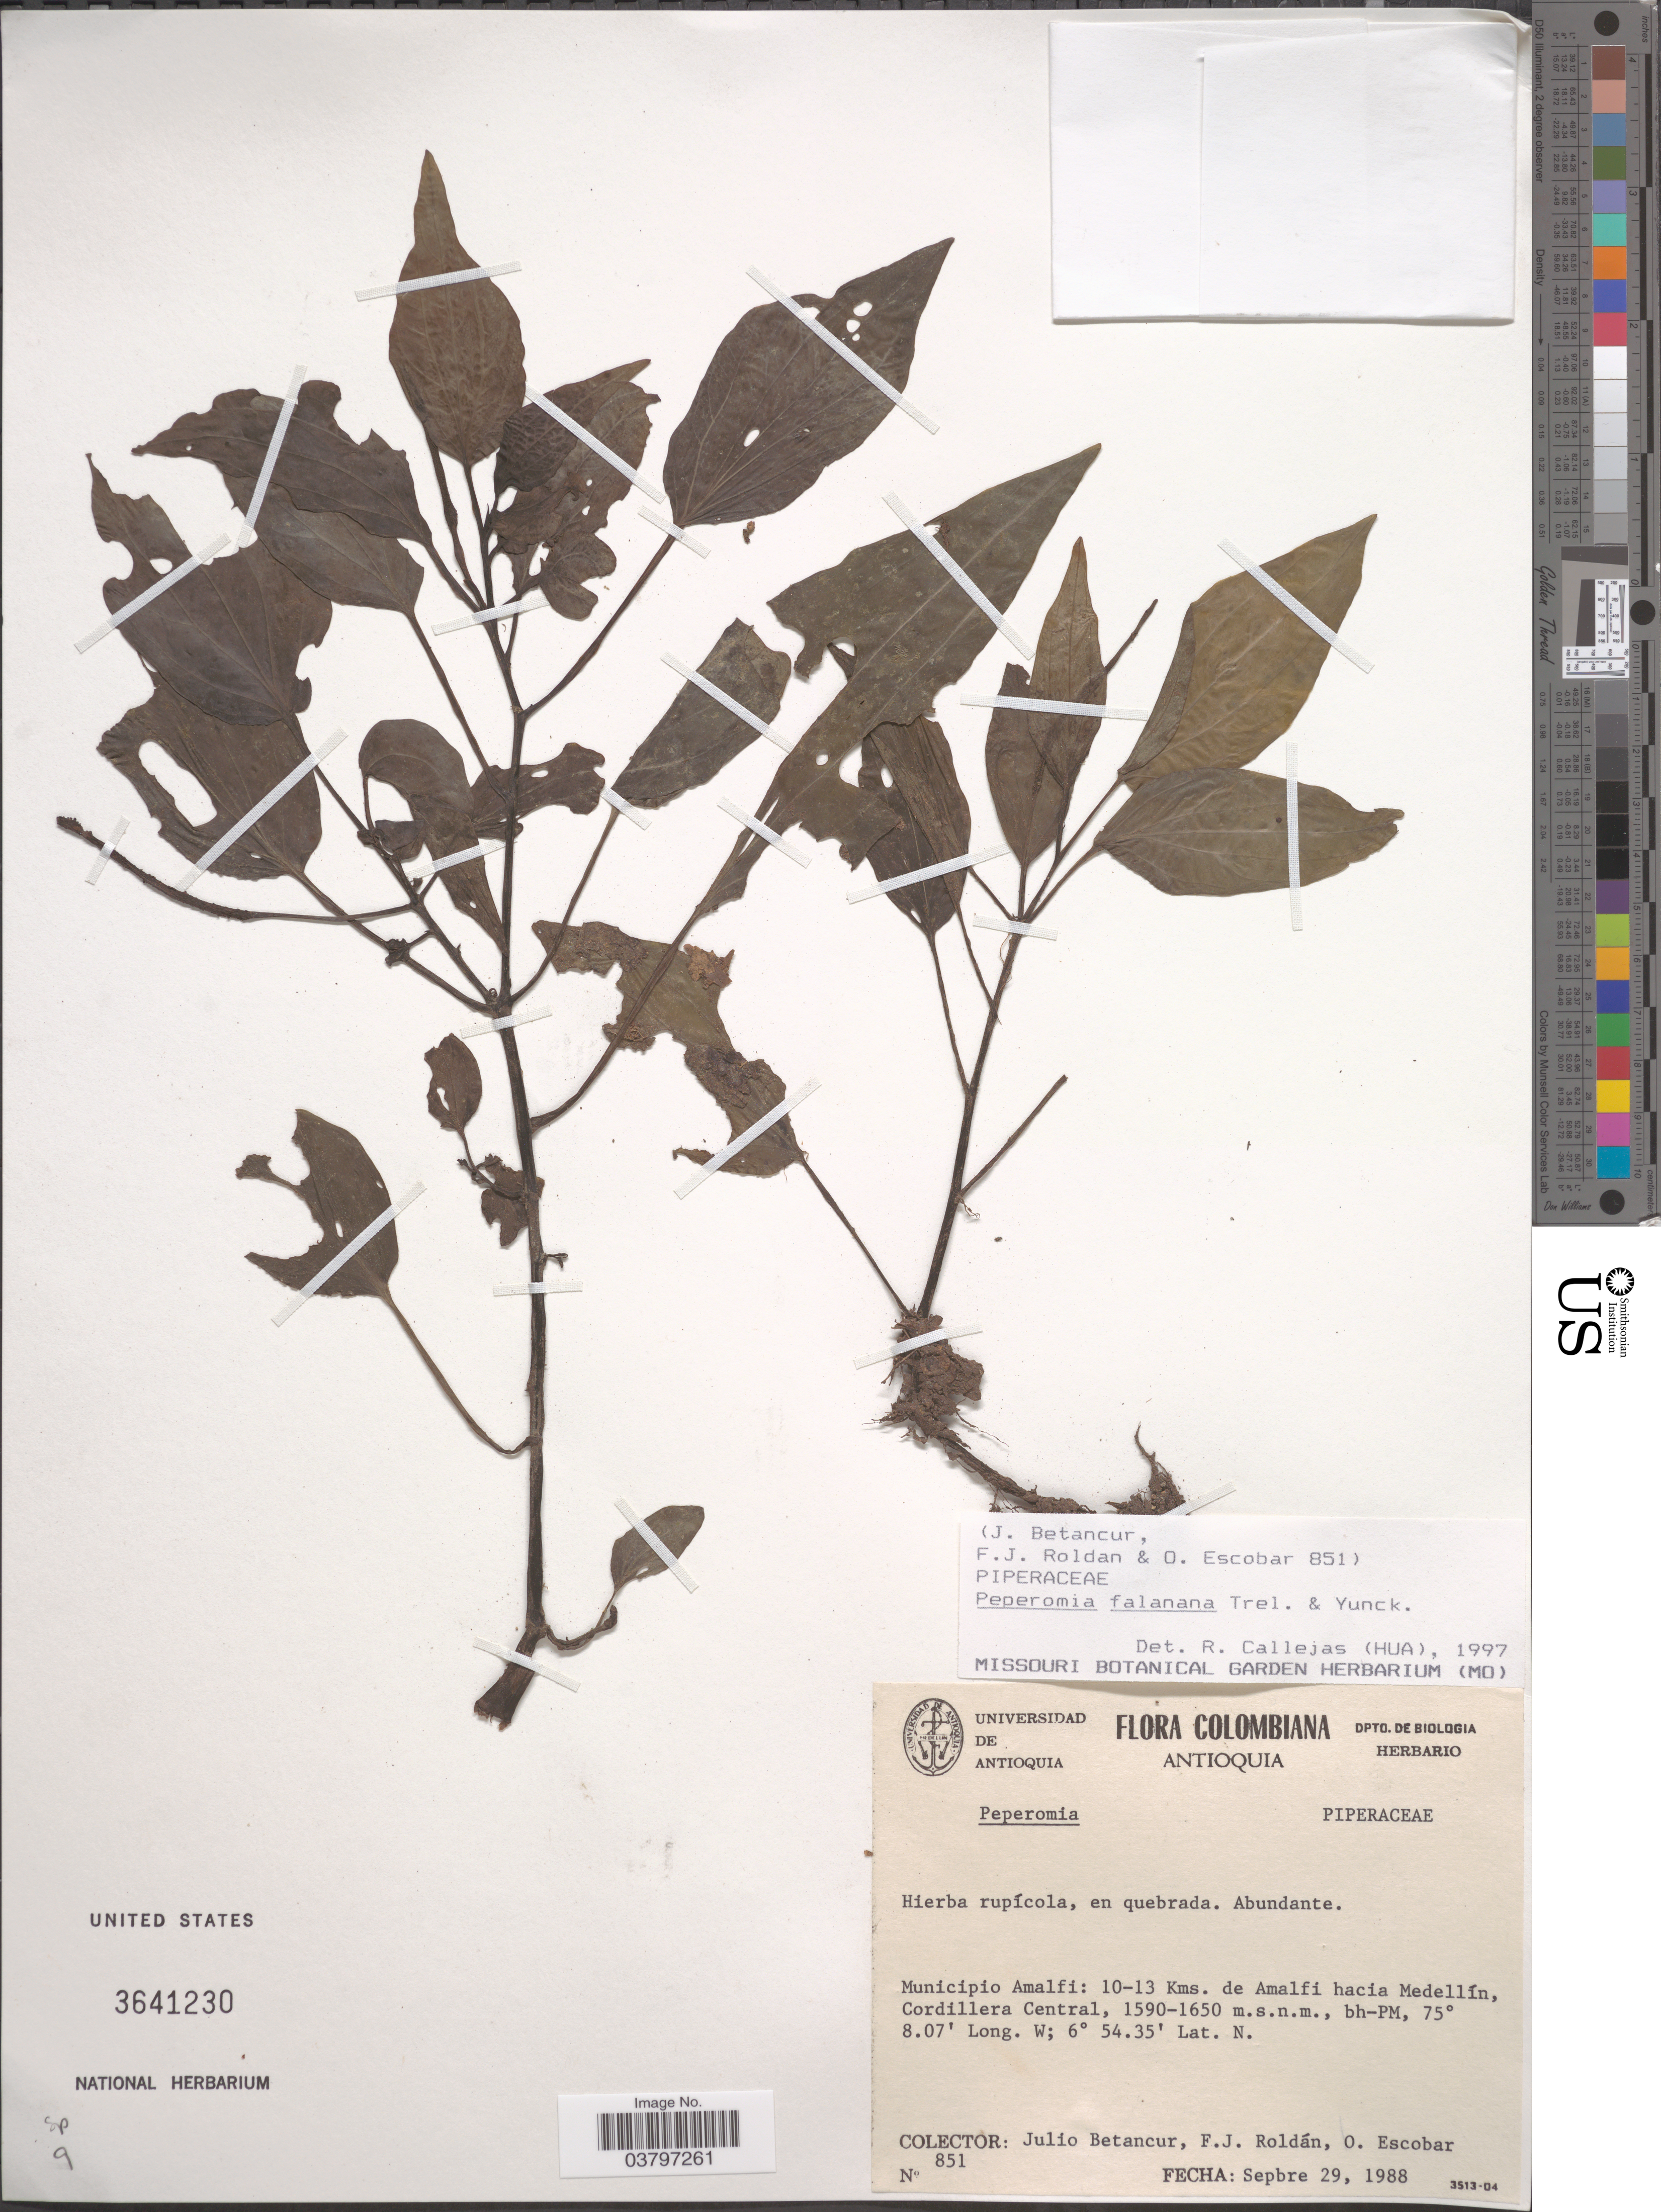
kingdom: Plantae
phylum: Tracheophyta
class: Magnoliopsida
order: Piperales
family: Piperaceae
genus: Peperomia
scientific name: Peperomia sp. nov.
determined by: Jiménez, José Estaban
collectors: J. Betancur, F. J. Roldán & O. Escobar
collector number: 851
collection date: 1988-09-29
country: Colombia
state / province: Antioquia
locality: Municipio Amalfi: 10-13 Kms. de Amalfi hacia Medellín, Cordillera Central.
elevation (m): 1590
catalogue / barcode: US 3641230